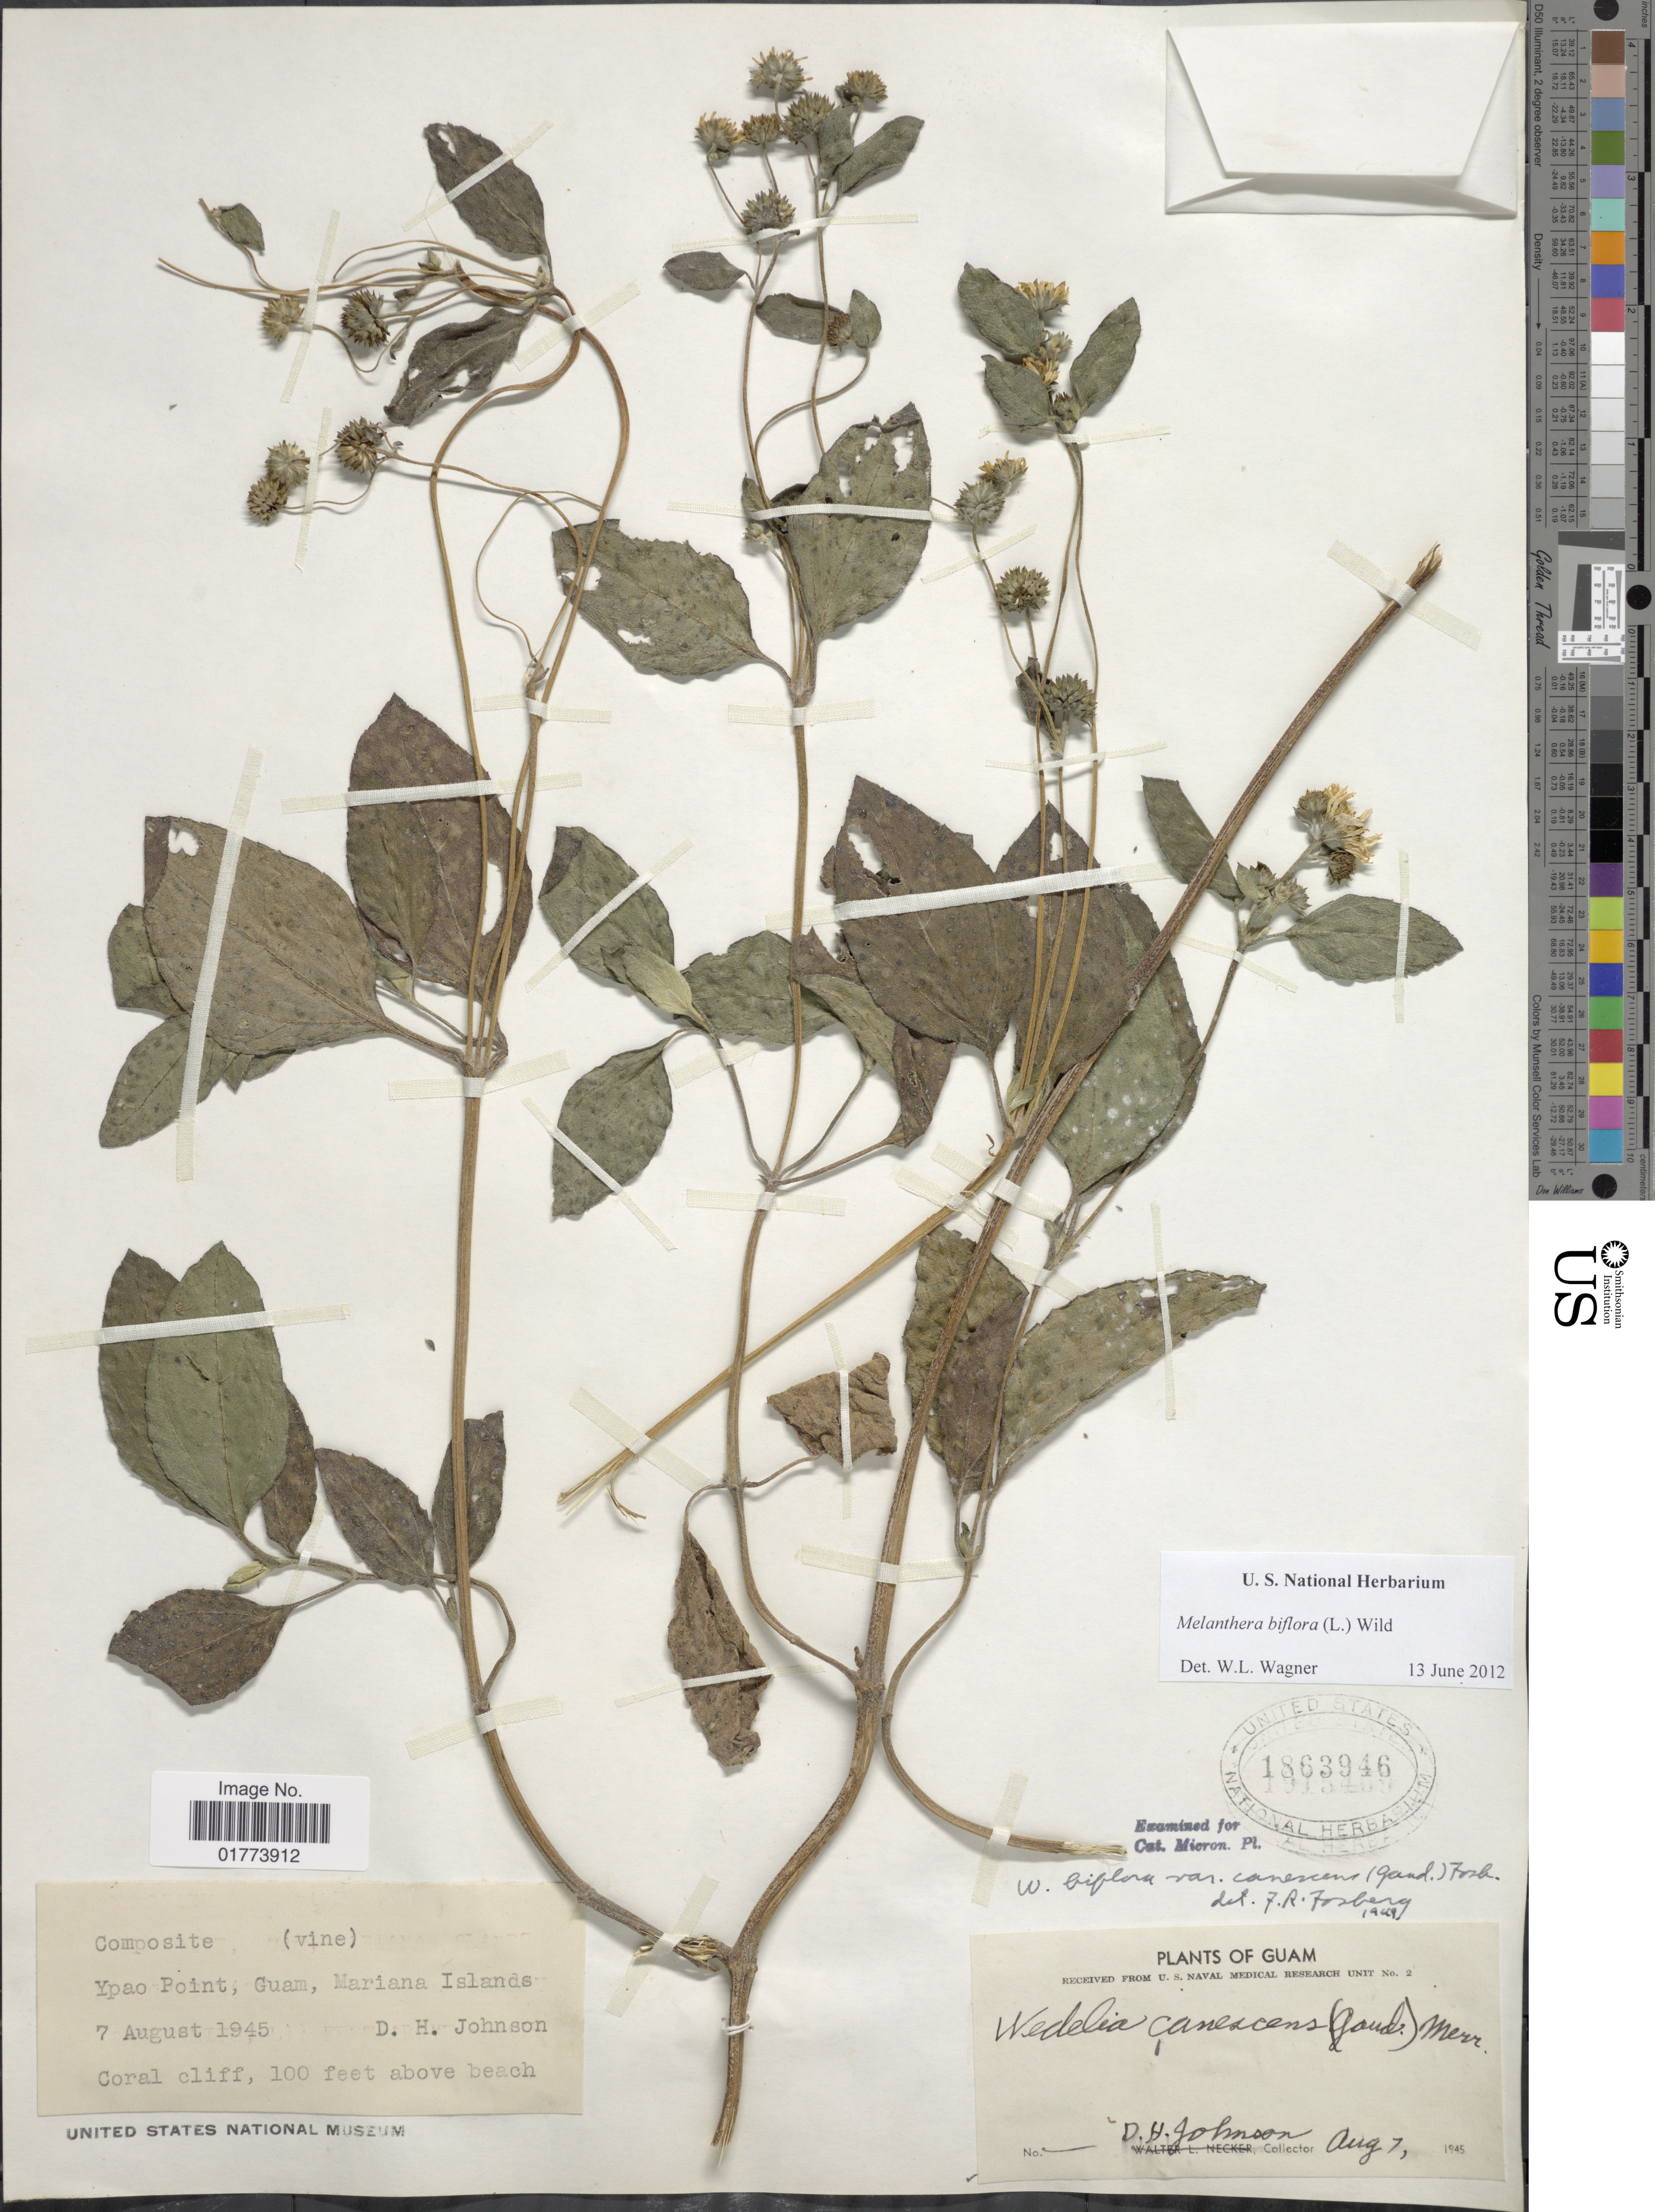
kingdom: Plantae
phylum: Tracheophyta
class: Magnoliopsida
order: Asterales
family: Asteraceae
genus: Wollastonia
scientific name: Wollastonia uniflora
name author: (Willd.) Orchard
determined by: Wagner, W. L., (BOT), Smithsonian Institution - National Museum of Natural History (UNITED STATES)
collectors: D.H. Johnson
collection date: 1945-08-07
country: Guam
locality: Ypao Point, Guam, Mariana Islands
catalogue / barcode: US 1863946